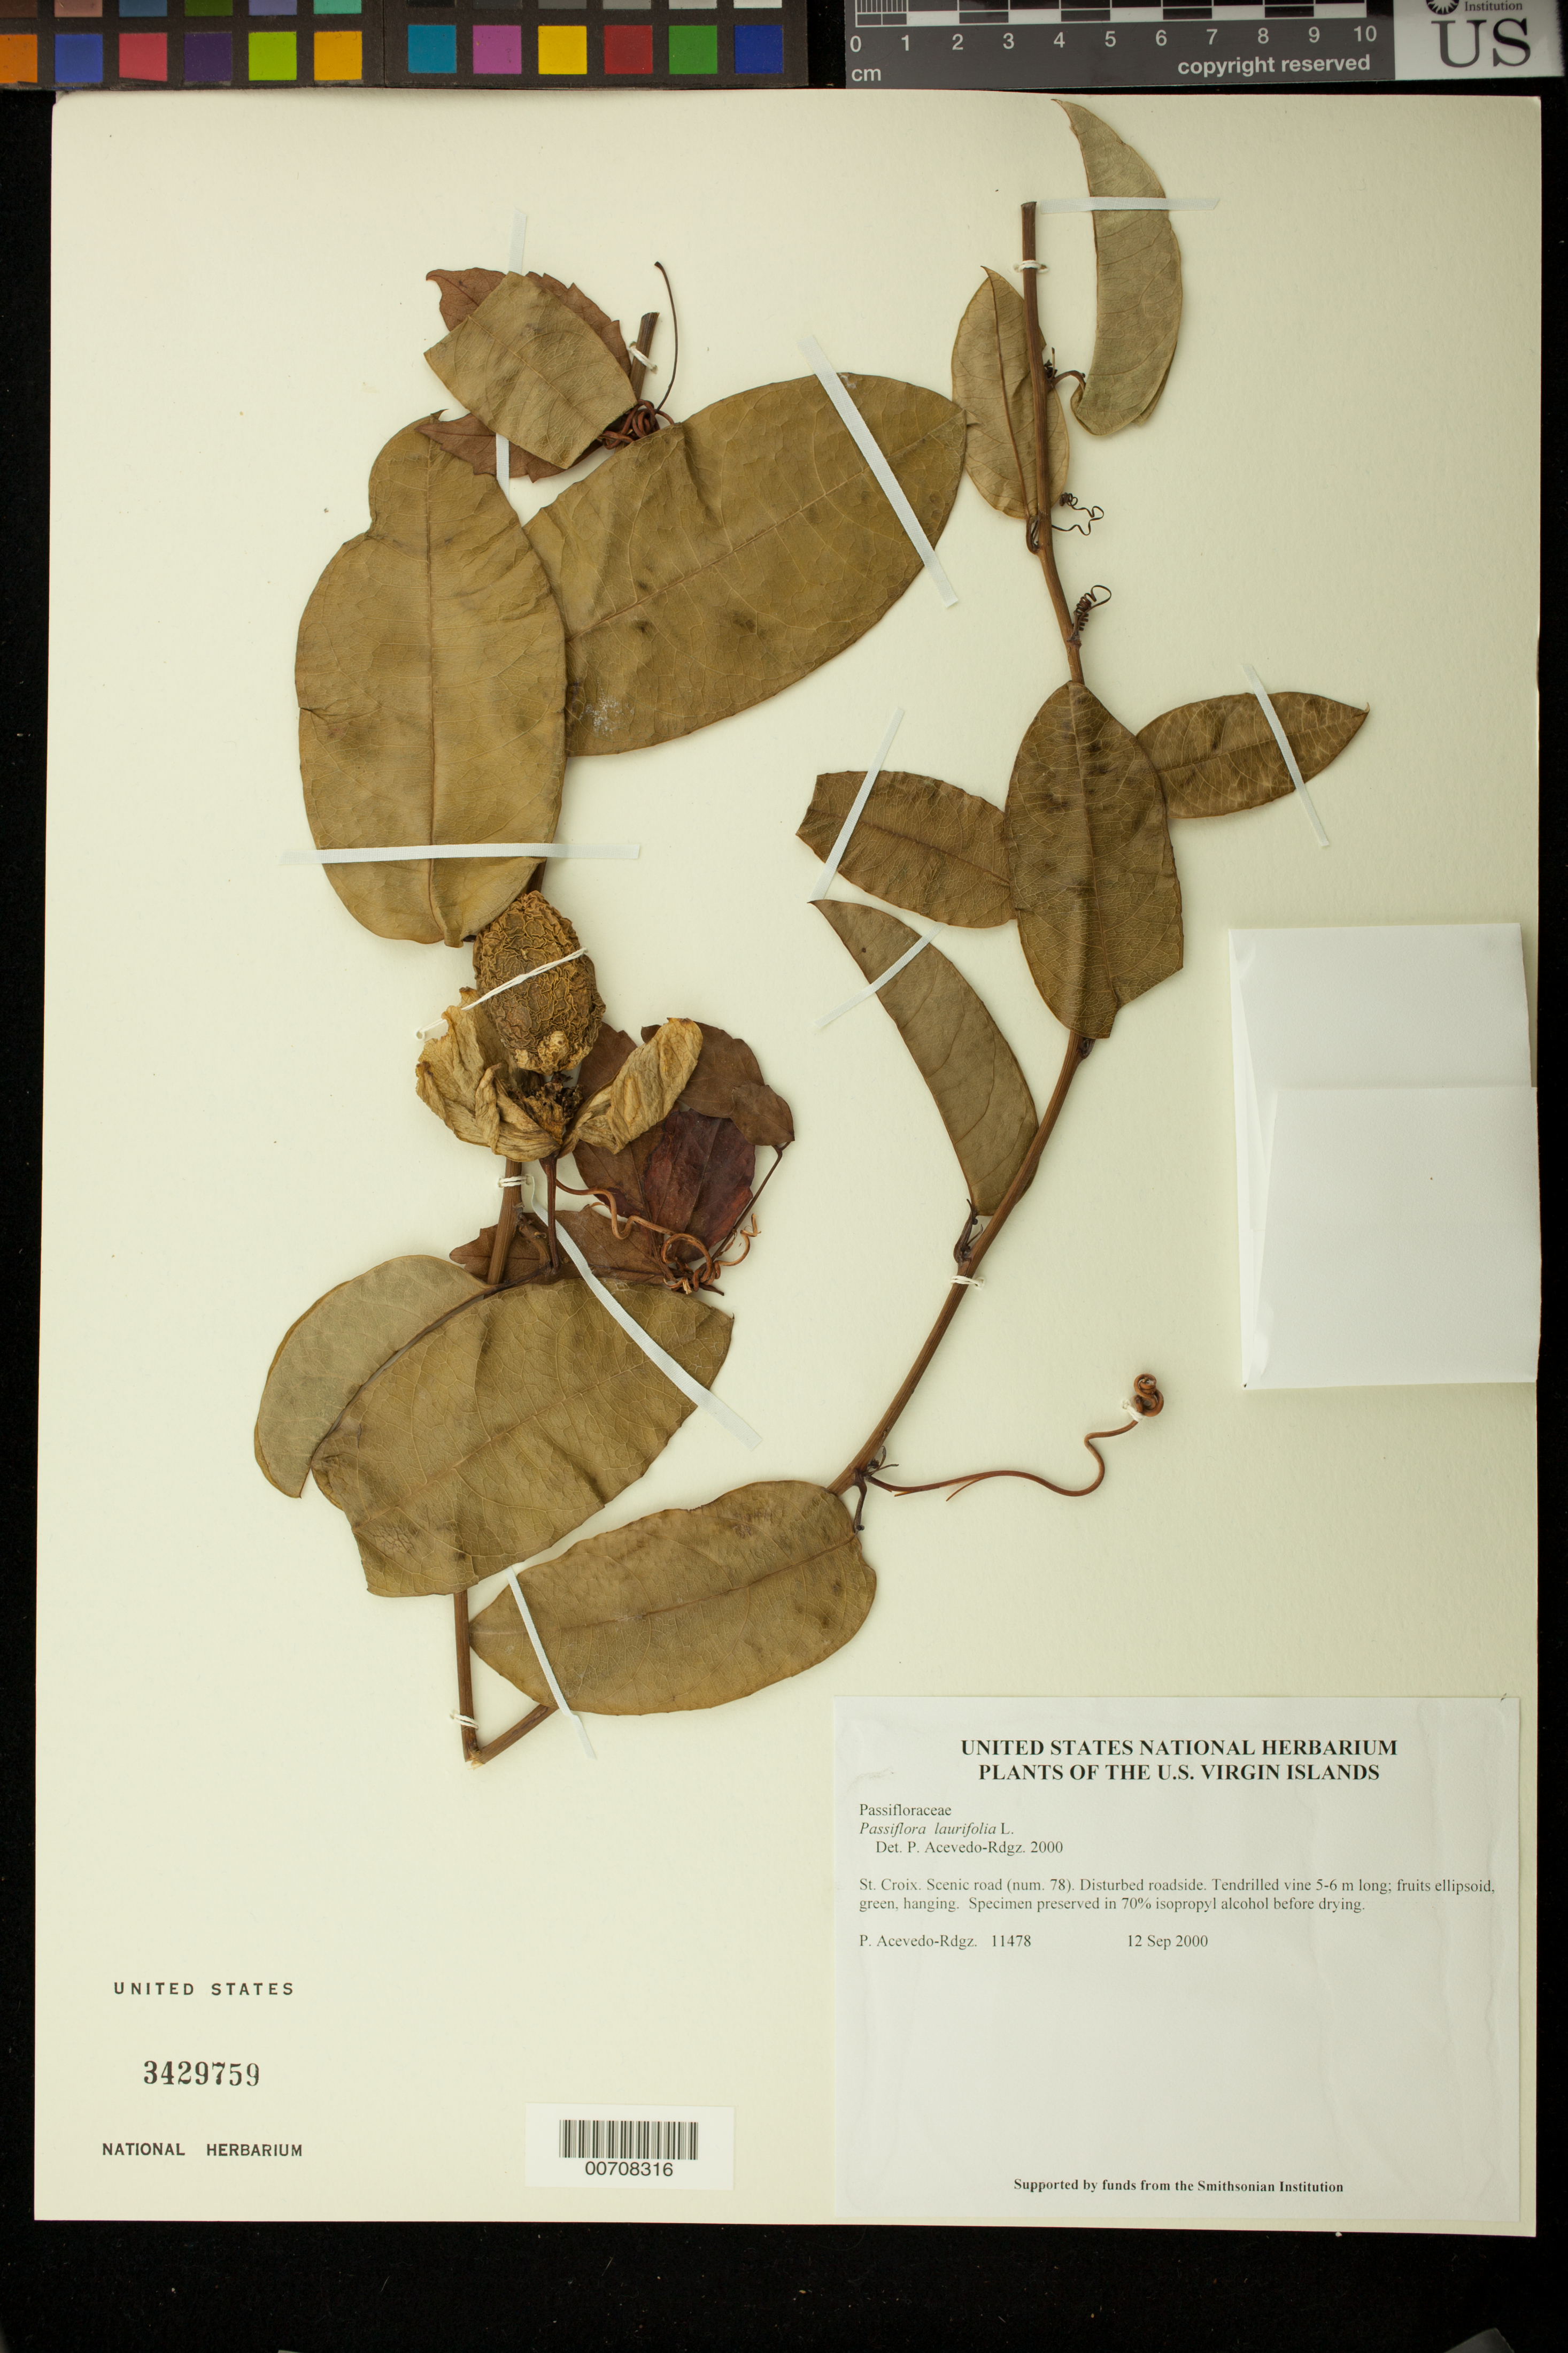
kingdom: Plantae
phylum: Tracheophyta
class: Magnoliopsida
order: Malpighiales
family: Passifloraceae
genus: Passiflora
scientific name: Passiflora laurifolia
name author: L.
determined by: Acevedo-Rodríguez, P., (BOT), Smithsonian Institution - National Museum of Natural History (UNITED STATES)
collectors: P. Acevedo-Rodr.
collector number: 11478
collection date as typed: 12 Sep 2000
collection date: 2000-09-12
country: U.S. Virgin Islands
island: St. Croix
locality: Scenic road (num. 78).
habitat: Disturbed roadside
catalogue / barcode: US 3429759